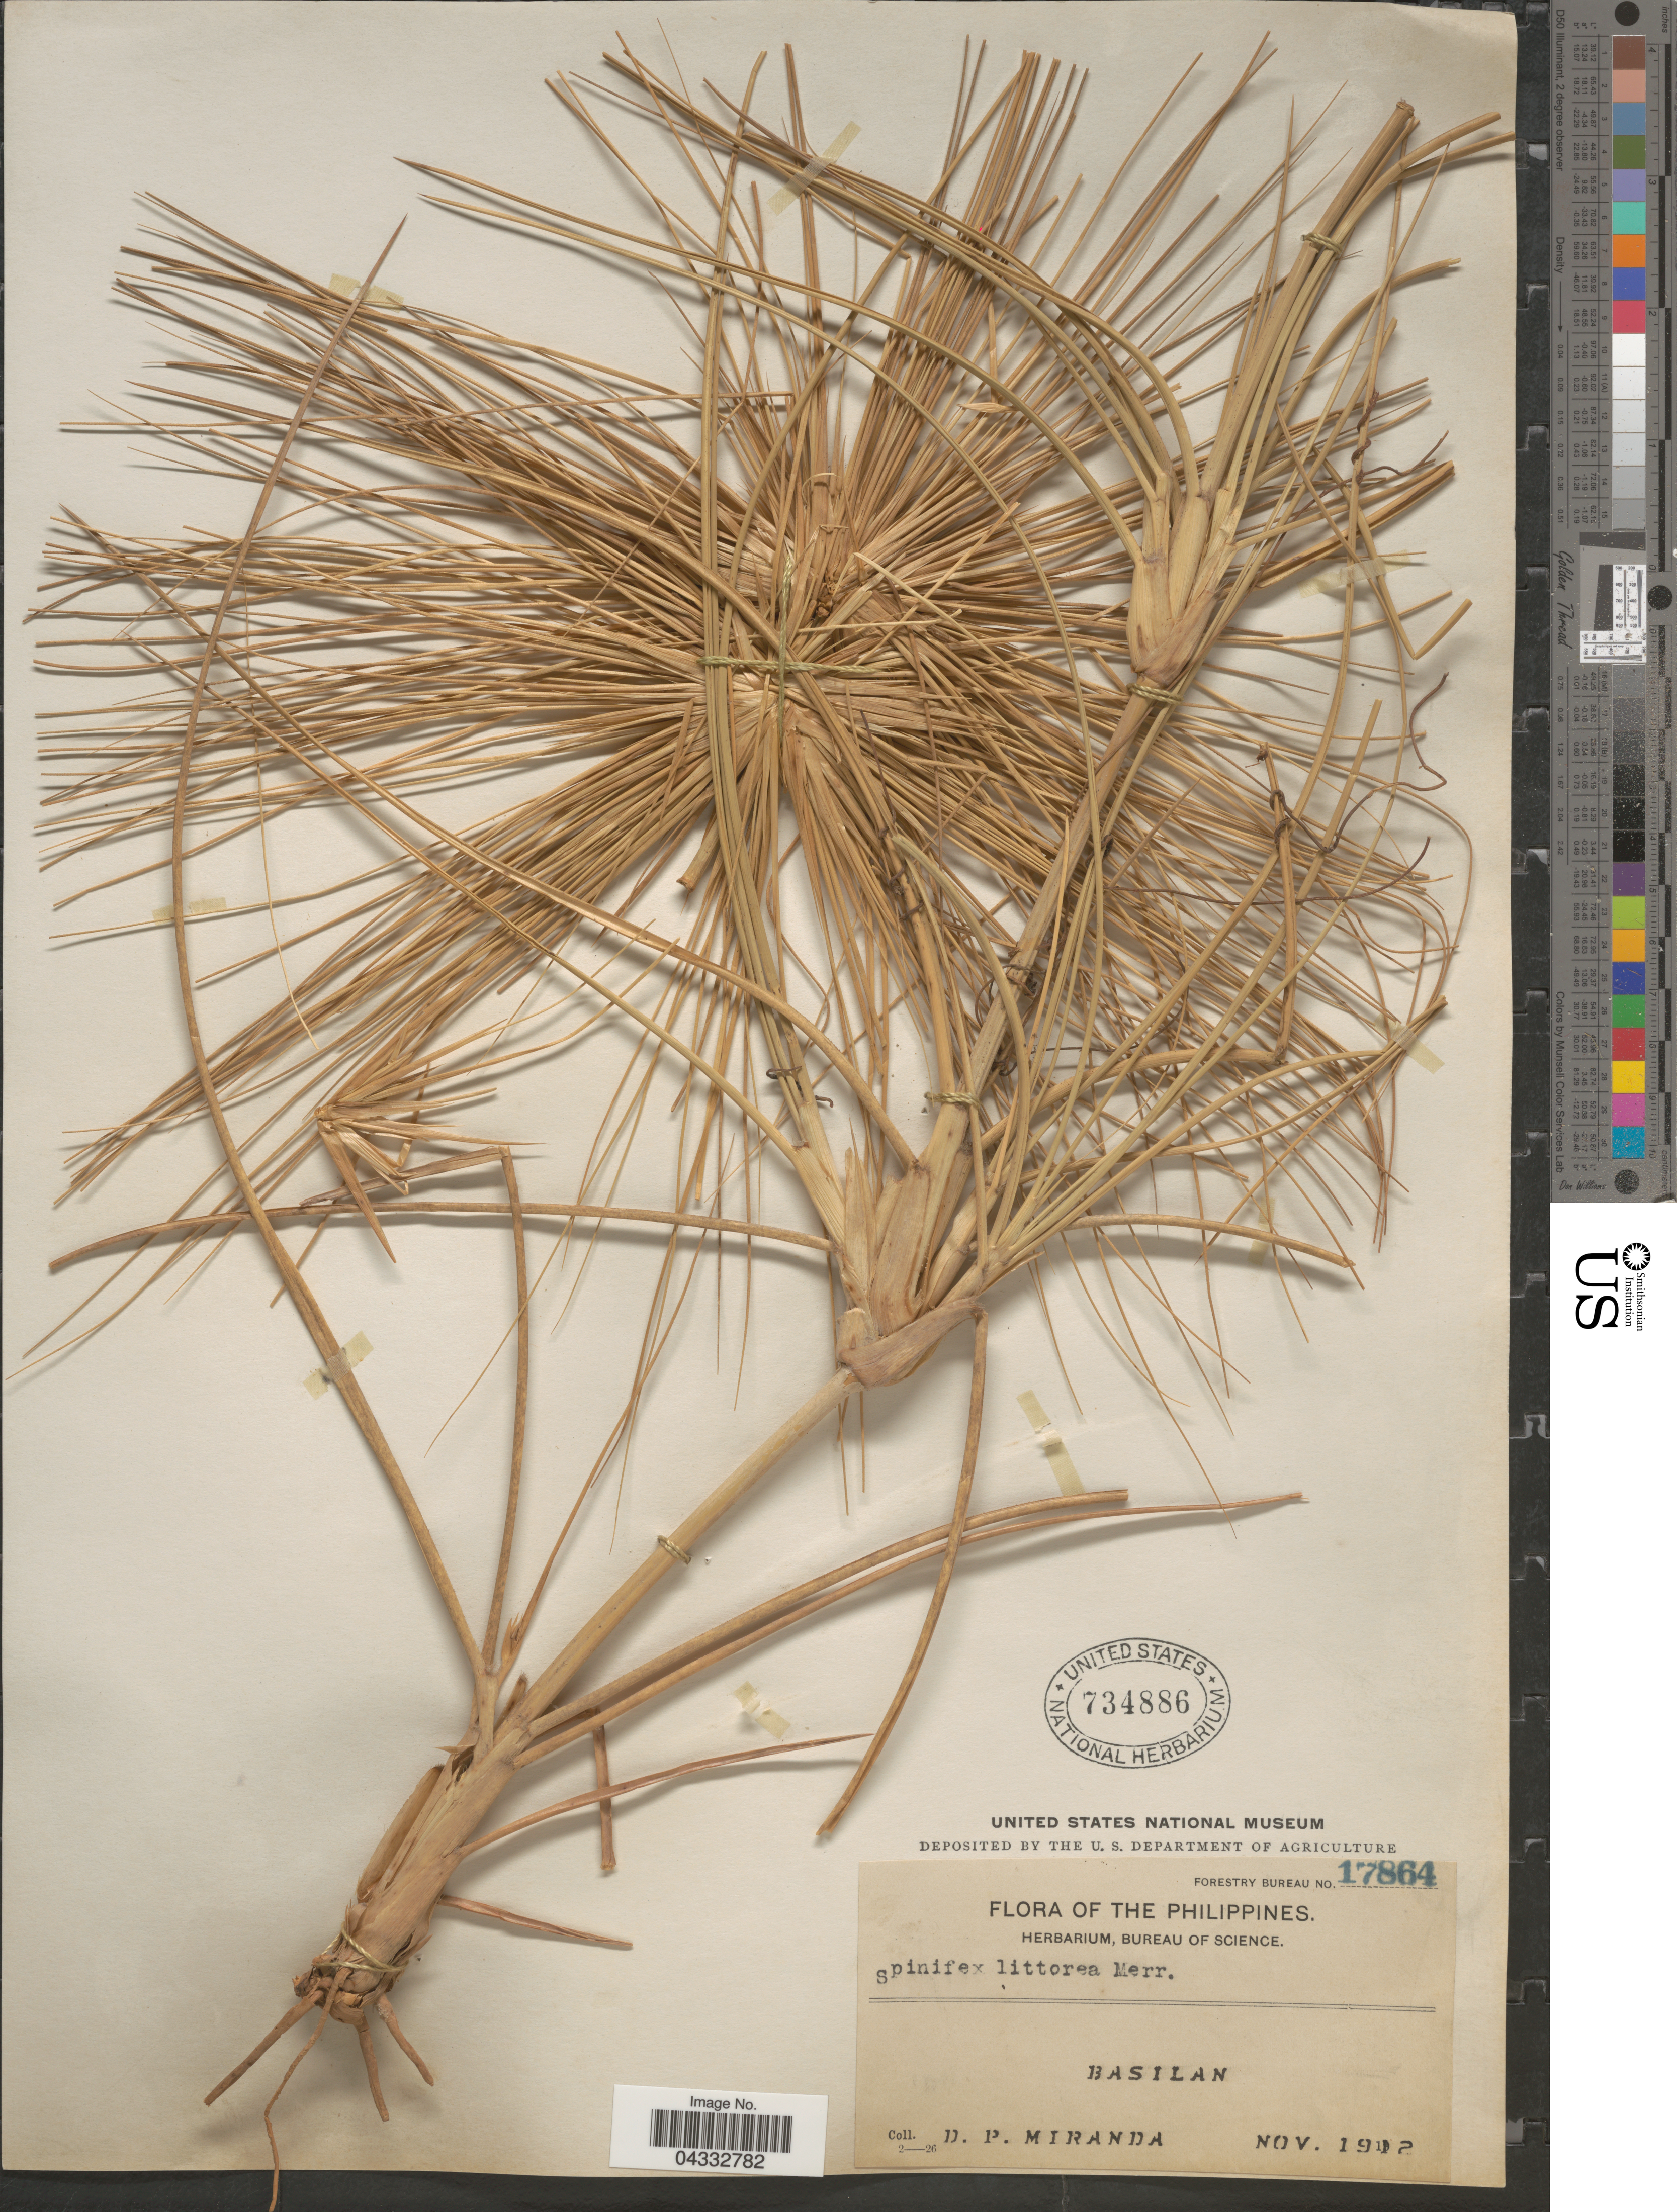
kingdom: Plantae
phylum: Tracheophyta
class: Liliopsida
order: Poales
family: Poaceae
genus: Spinifex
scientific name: Spinifex littoreus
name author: (Burm. f.) Merr.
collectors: D. P. Miranda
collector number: Forestry Bureau 17864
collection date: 1902-11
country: Philippines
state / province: Muslim Mindanao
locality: Basilan.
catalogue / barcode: US 734886